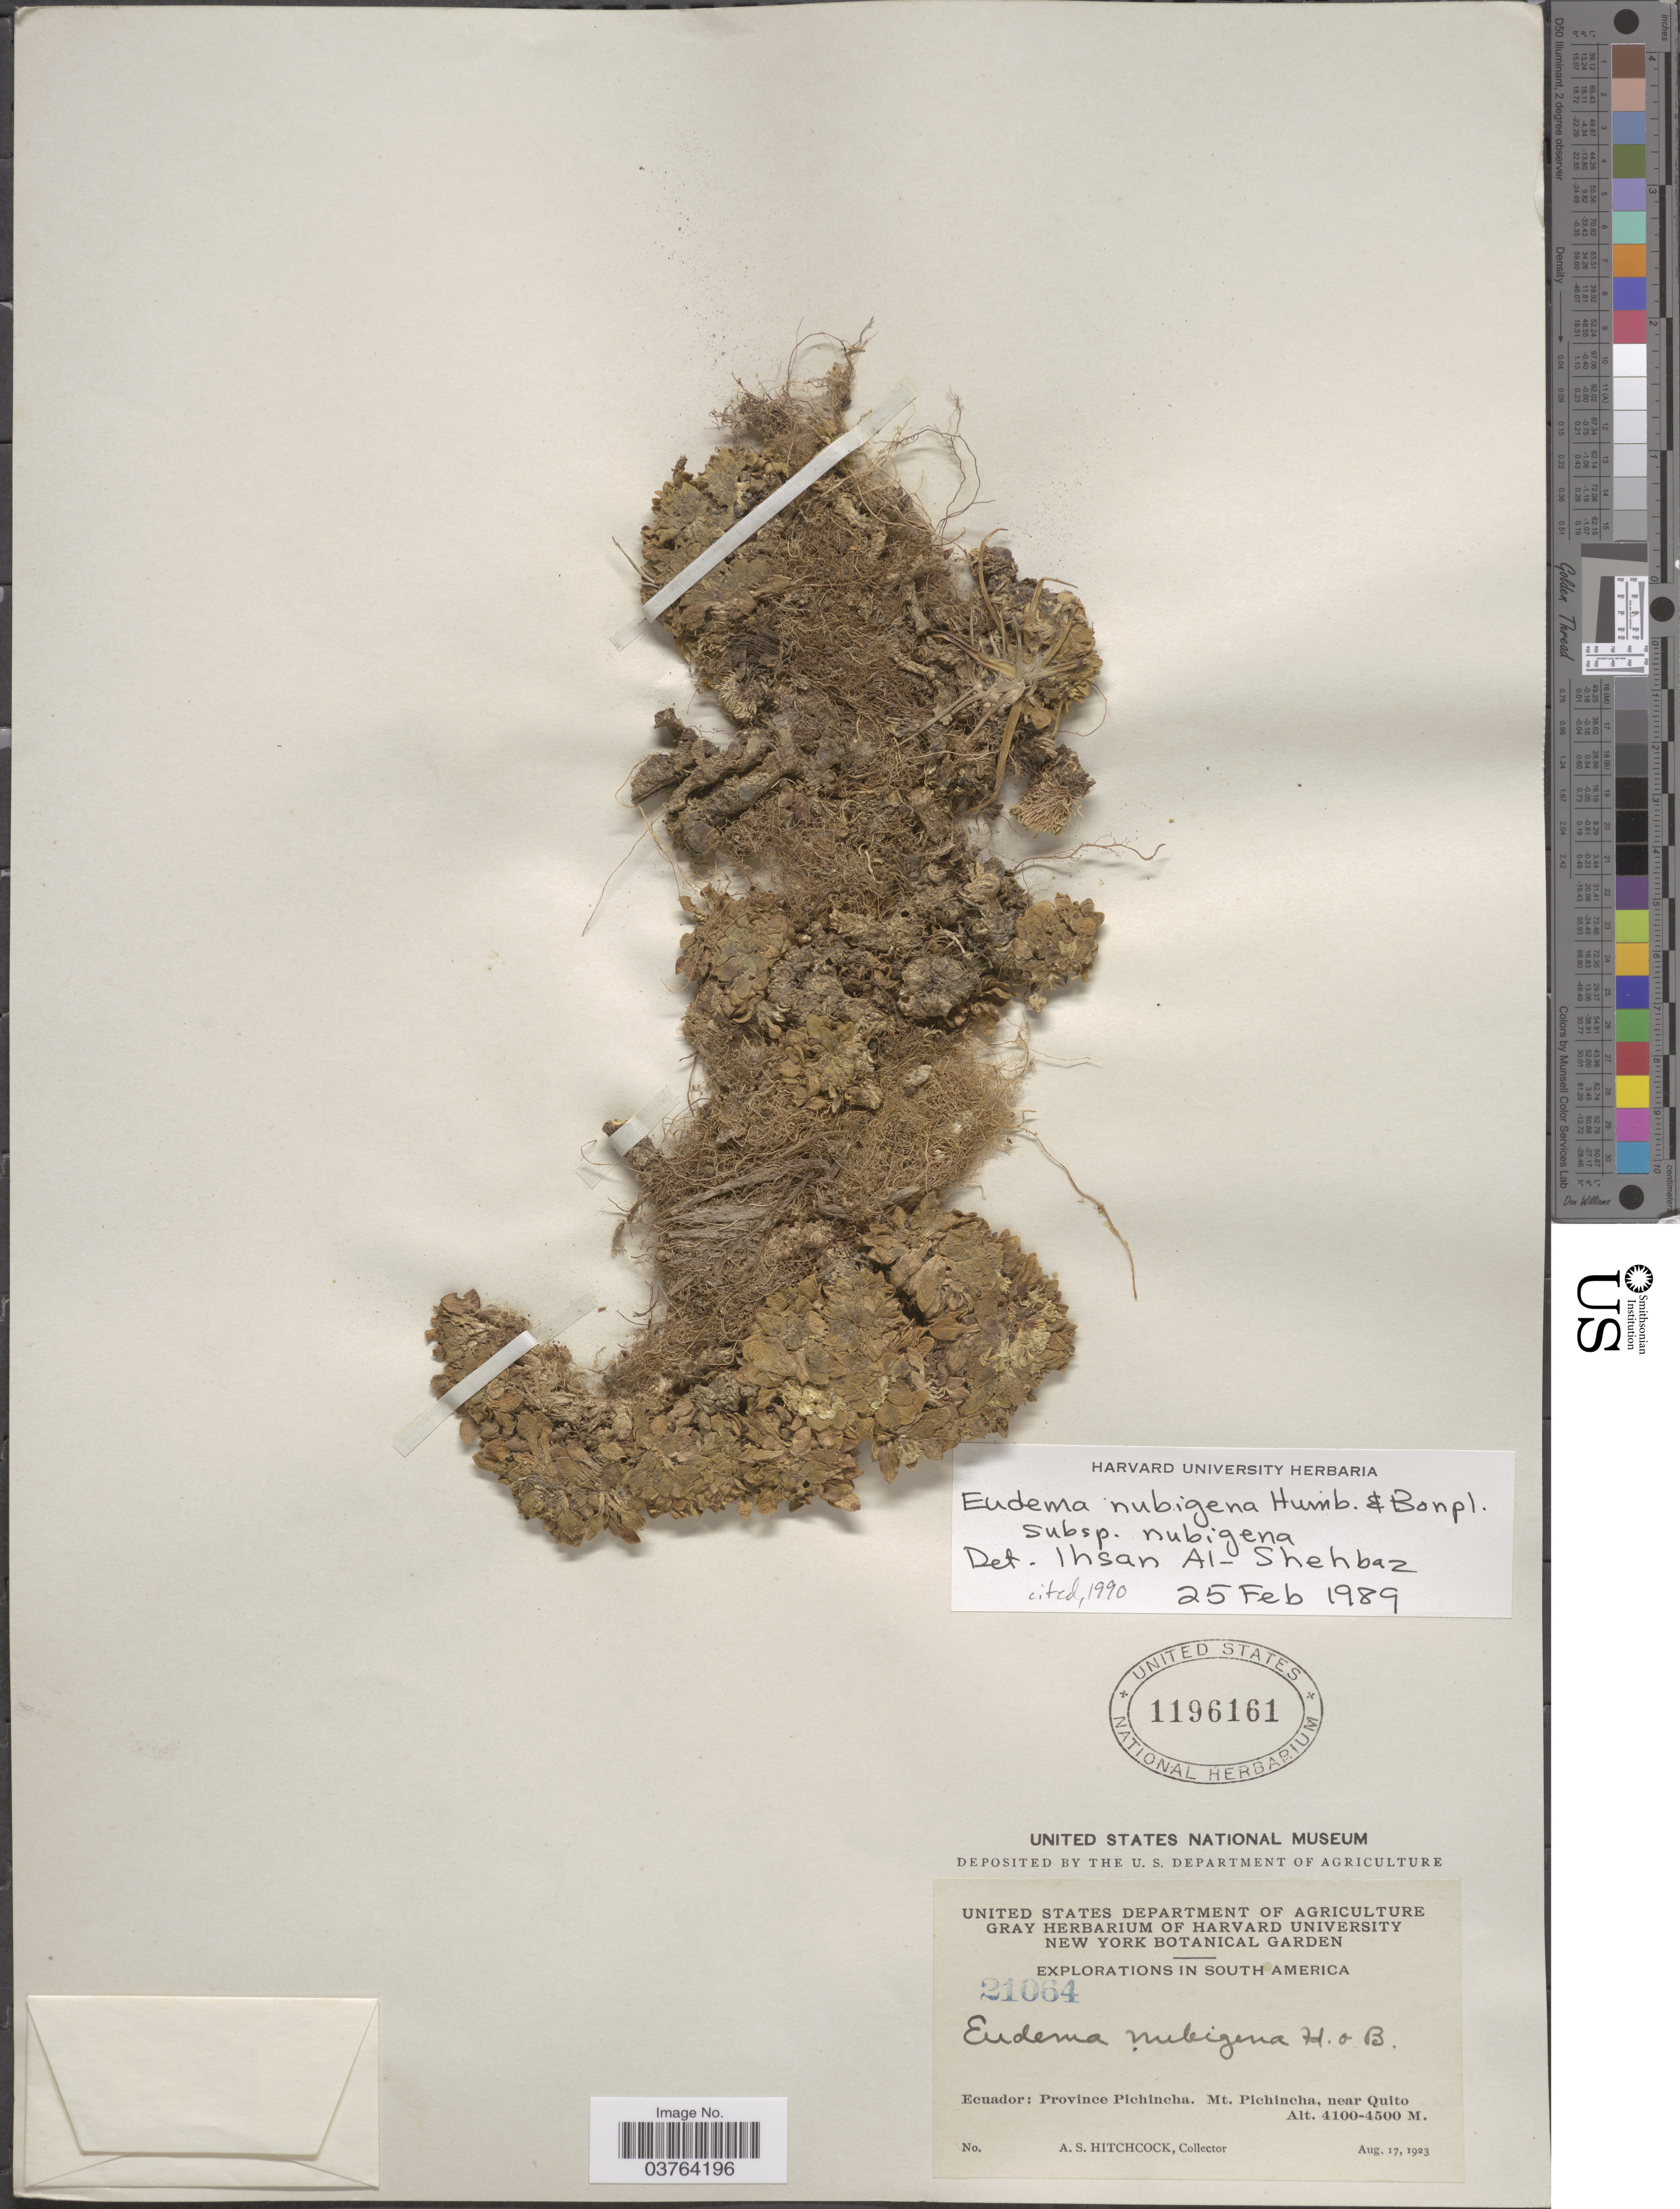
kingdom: Plantae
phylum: Tracheophyta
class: Magnoliopsida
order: Brassicales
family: Brassicaceae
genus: Eudema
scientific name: Eudema nubigena subsp. nubigena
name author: Bonpl.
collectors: A. S. Hitchcock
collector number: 21064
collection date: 1923-08-17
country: Ecuador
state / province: Pichincha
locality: Mt. Pichincha, near Quito.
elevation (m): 4100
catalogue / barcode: US 1196161